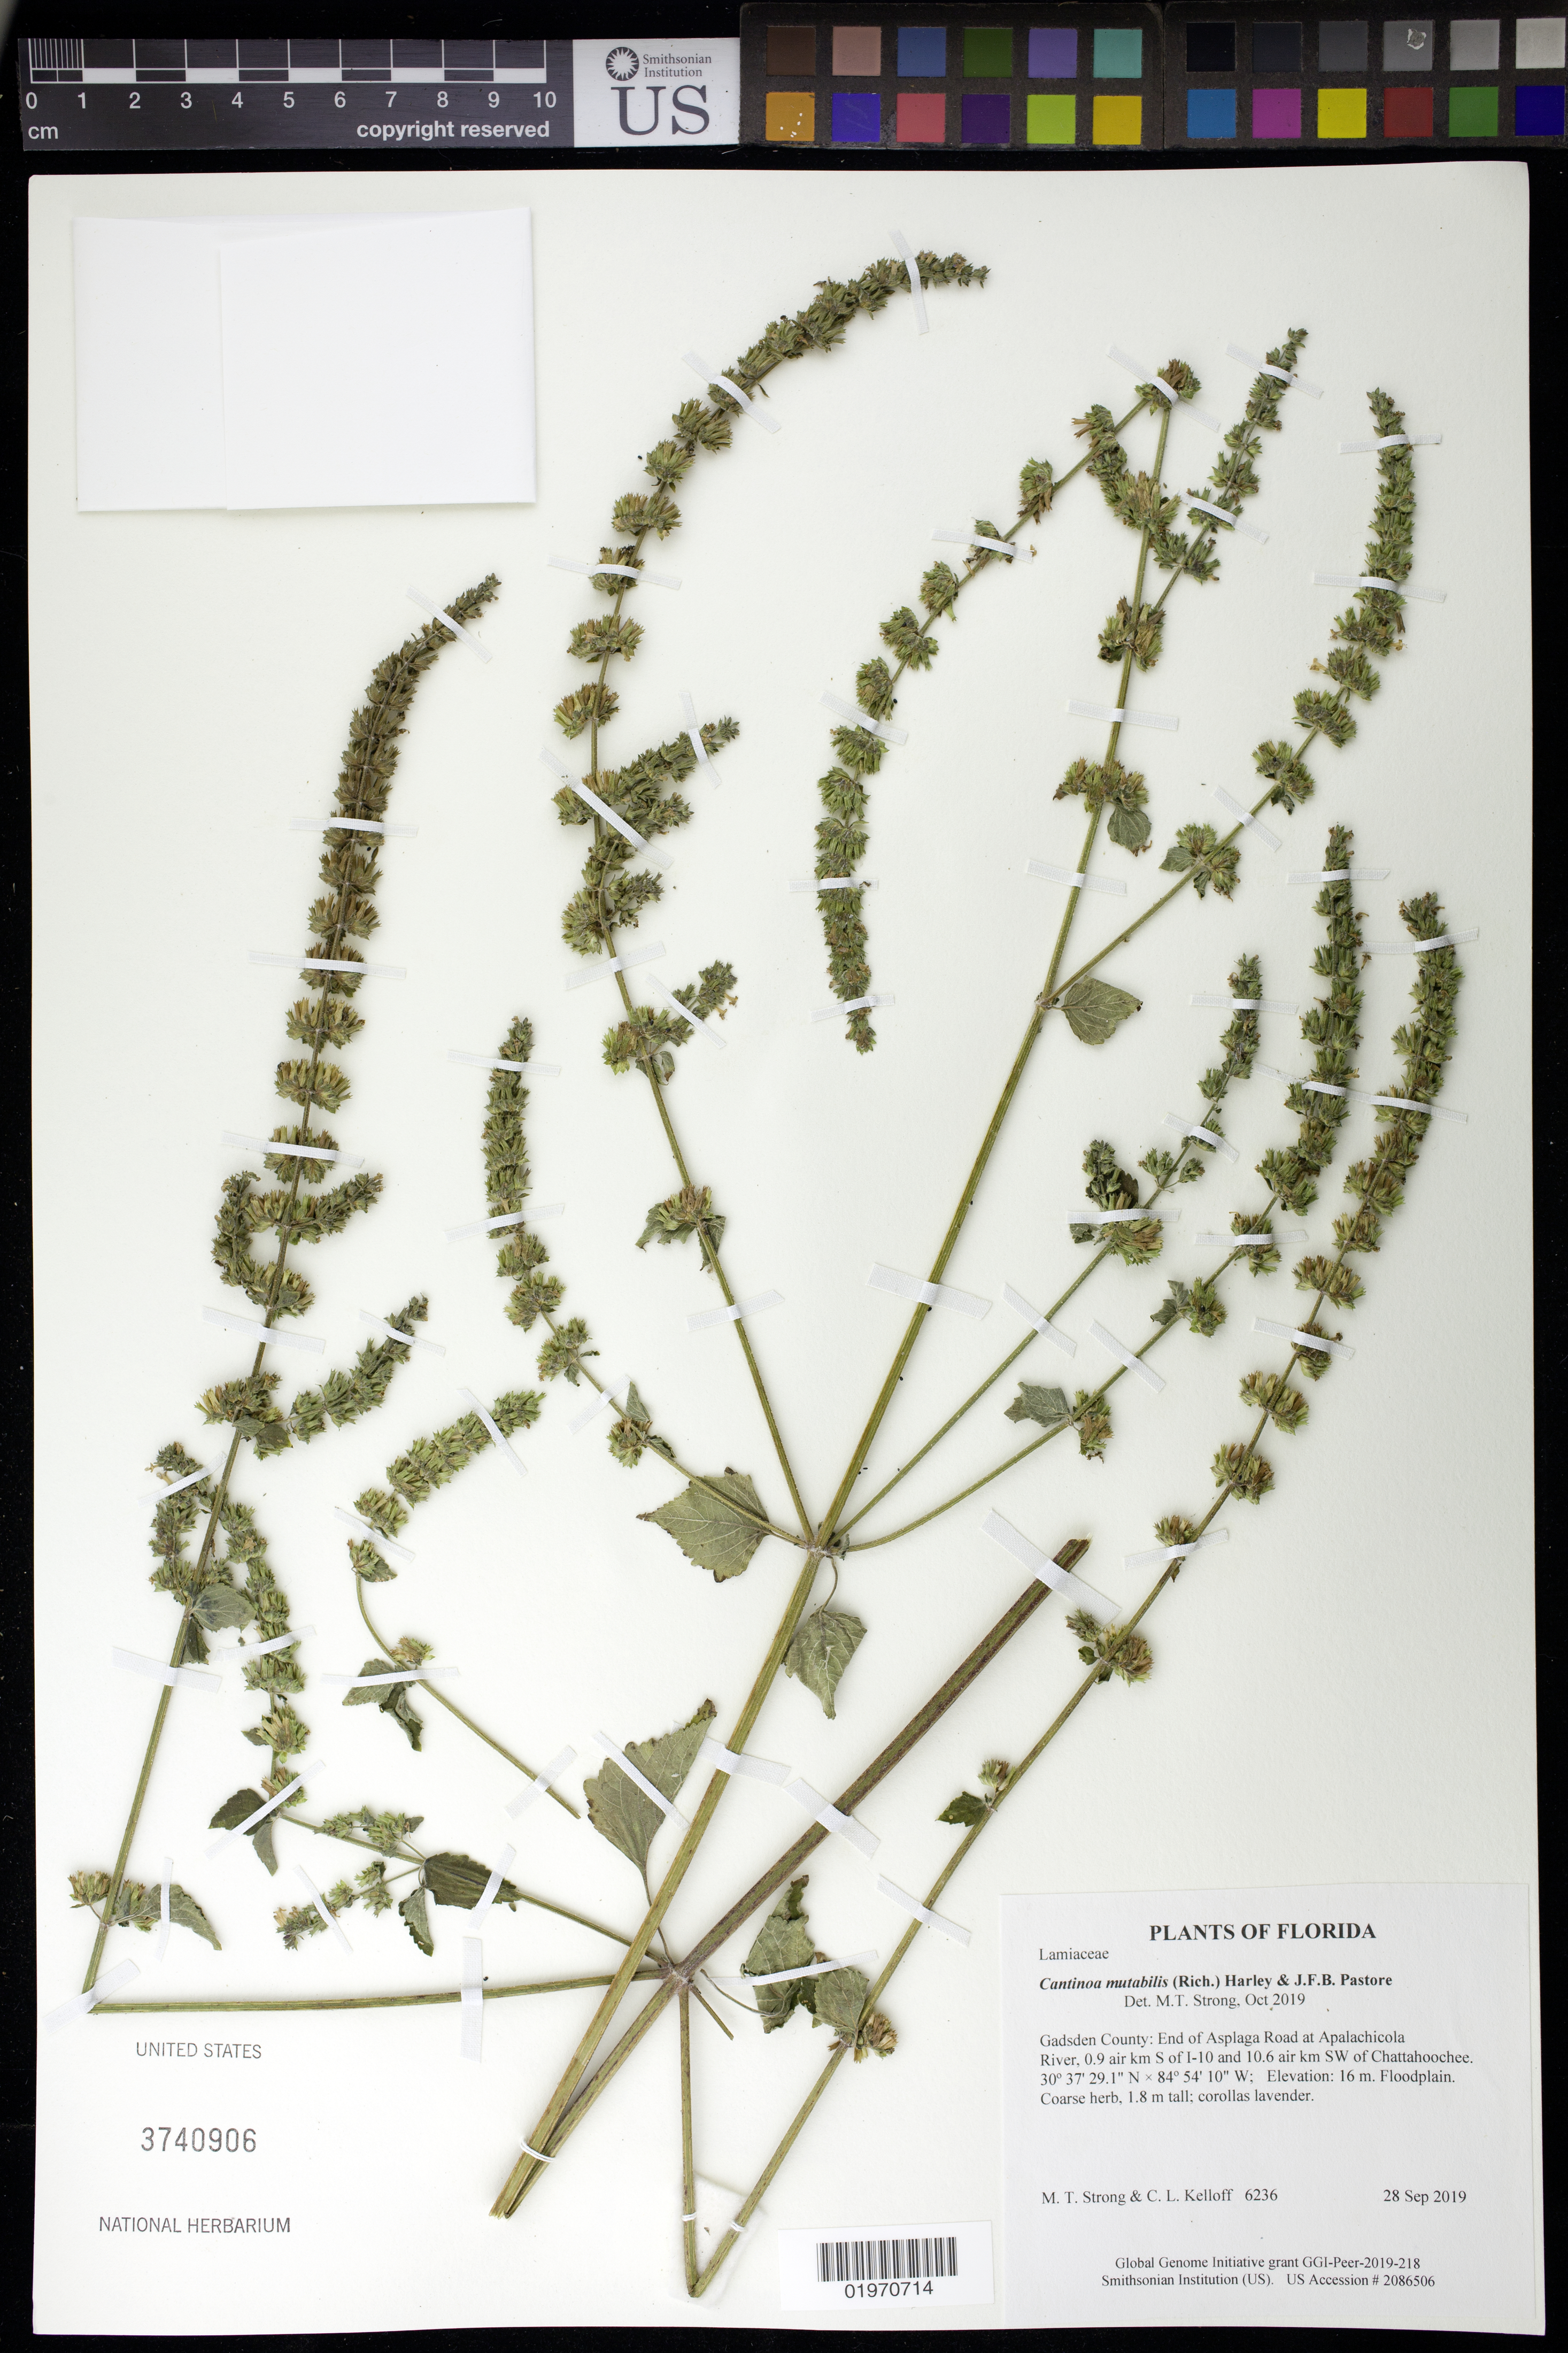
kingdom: Plantae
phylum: Tracheophyta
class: Magnoliopsida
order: Lamiales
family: Lamiaceae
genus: Cantinoa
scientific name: Cantinoa mutabilis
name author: (Rich.) Harley & J.F.B. Pastore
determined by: Strong, Mark T., (BOT), Smithsonian Institution - National Museum of Natural History (UNITED STATES)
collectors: M. T. Strong & C. L. Kelloff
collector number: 6236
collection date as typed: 28 Sep 2019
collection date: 2019-09-28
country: United States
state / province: Florida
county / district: Gadsden County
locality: End of Asplaga Road at Apalachicola River, 0.9 air km S of I-10 and 10.6 air km SW of Chattahoochee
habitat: Floodplain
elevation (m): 16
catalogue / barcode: US 3740906